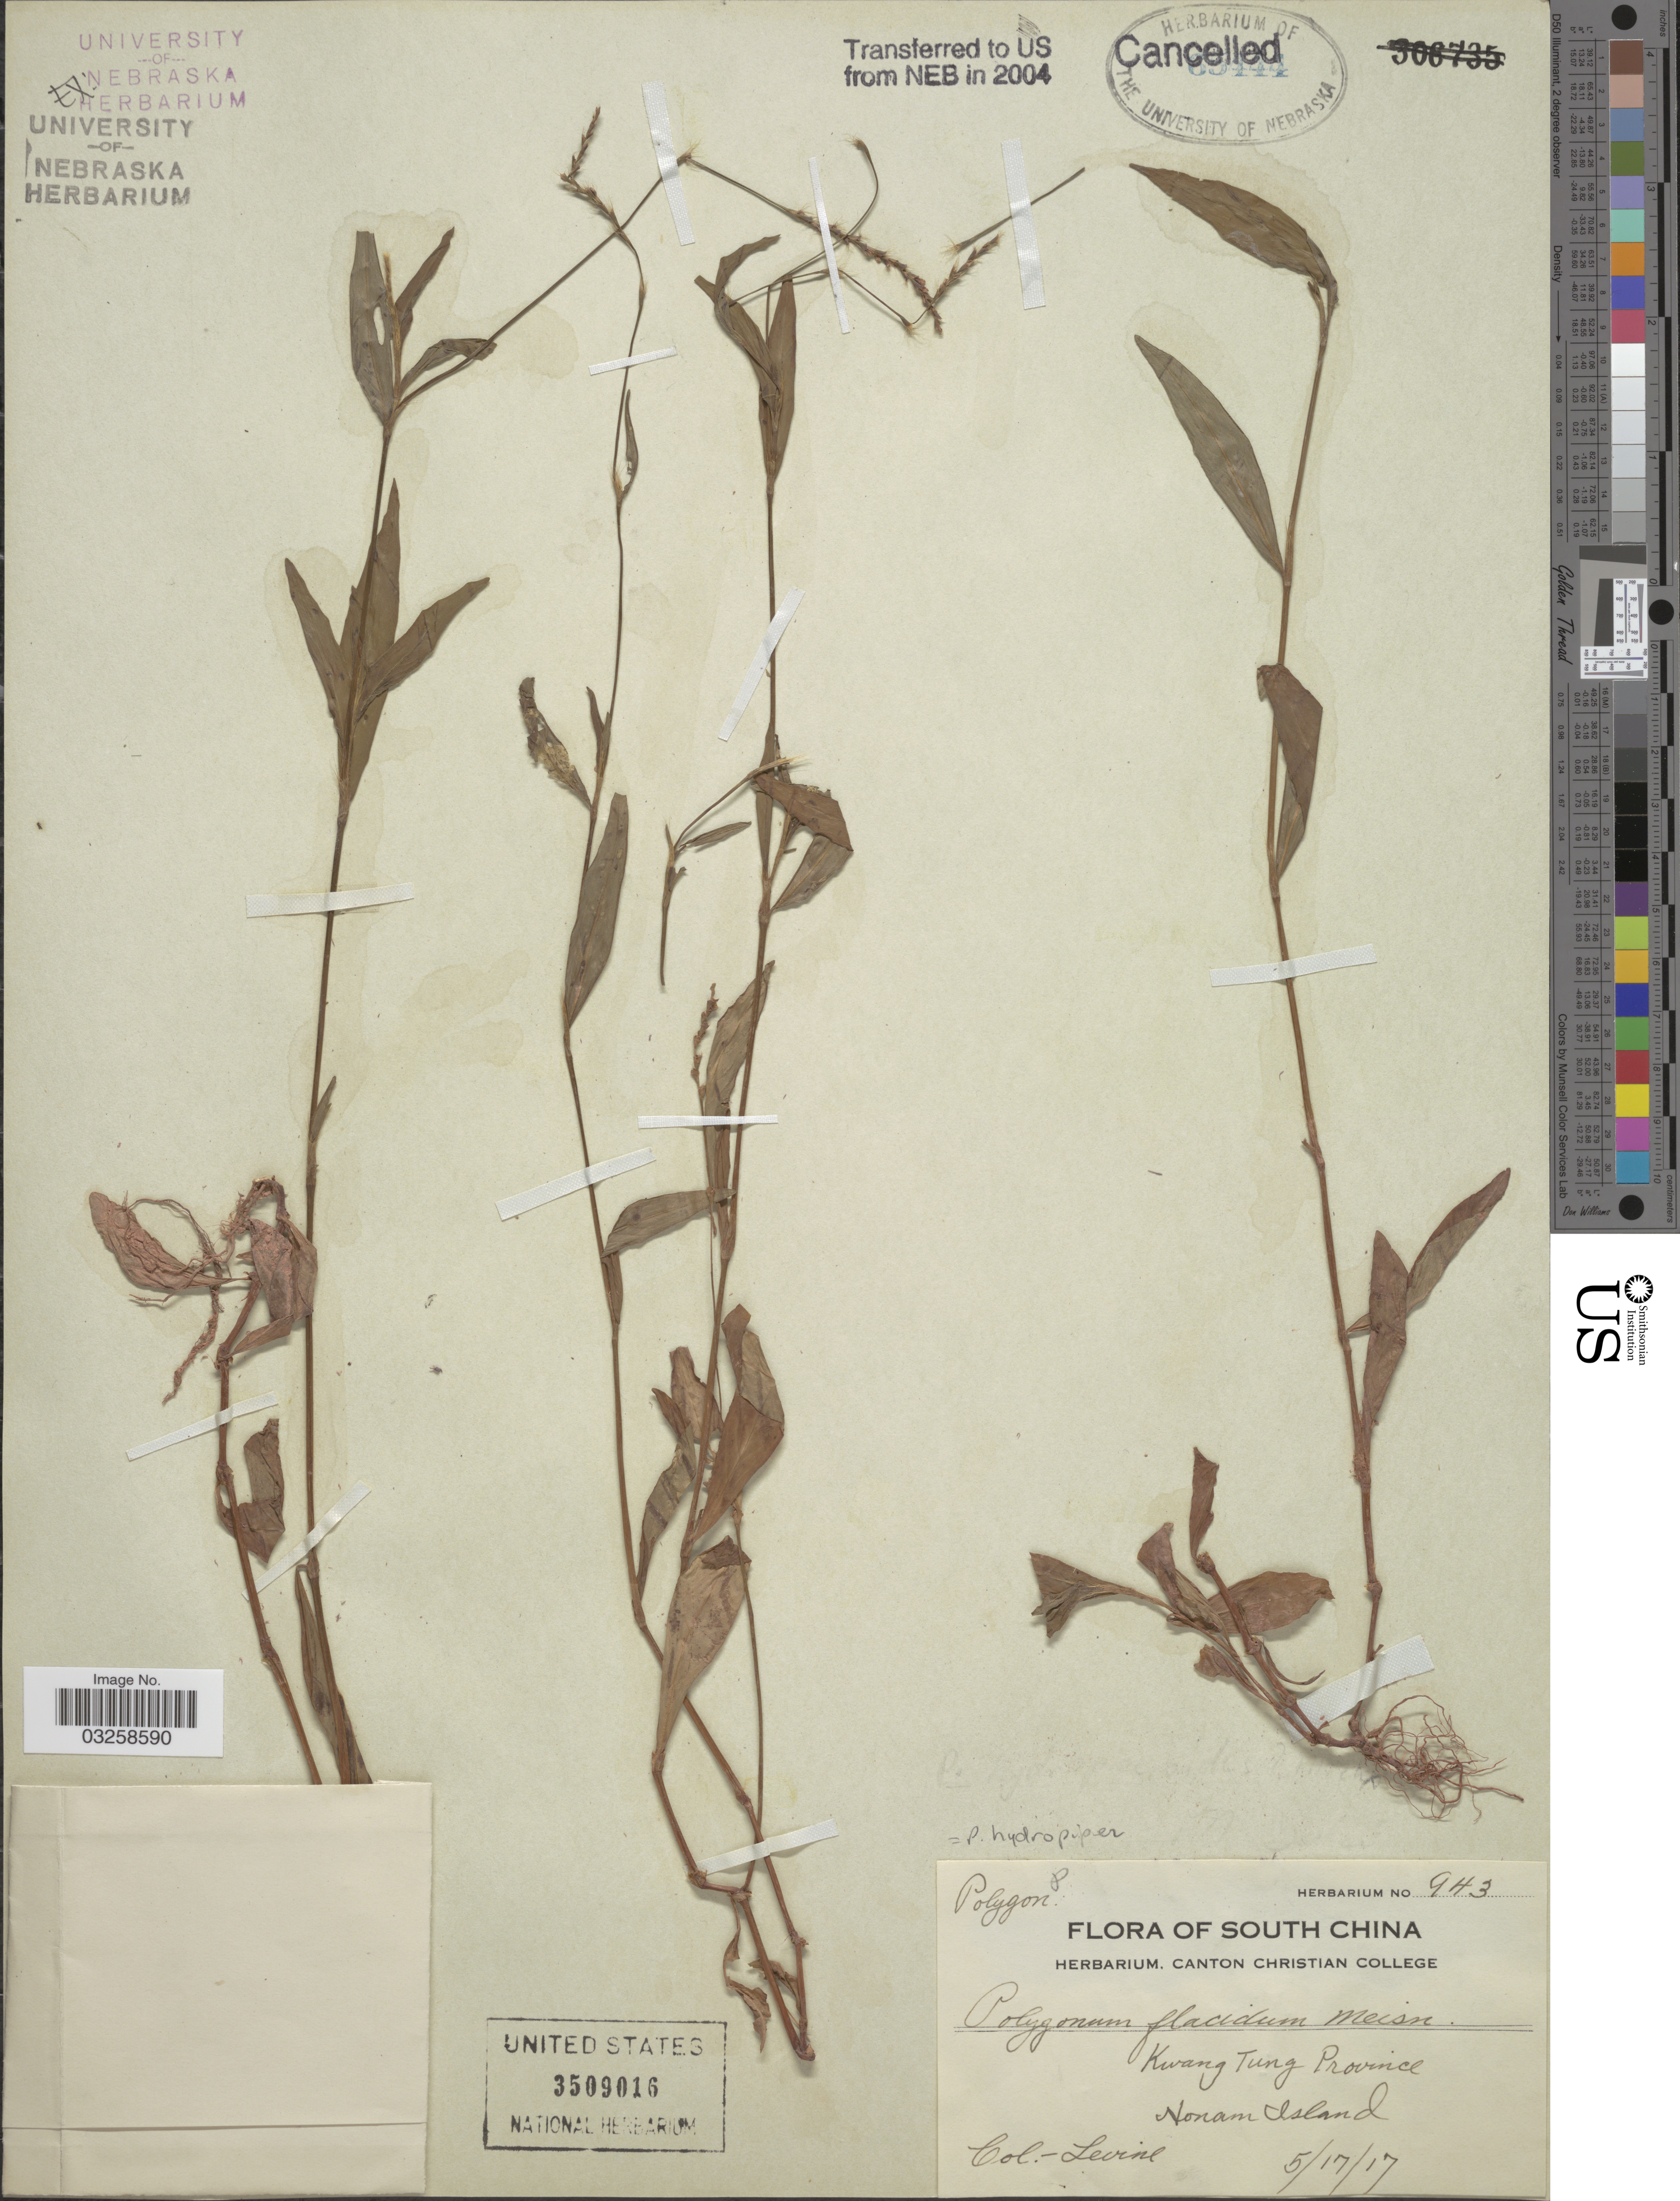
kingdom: Plantae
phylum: Tracheophyta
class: Magnoliopsida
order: Caryophyllales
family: Polygonaceae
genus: Polygonum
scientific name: Polygonum hydropiper var. hydropiper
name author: L.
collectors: -. Levine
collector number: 943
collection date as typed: Transcribed d/m/y: 17/5/17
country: China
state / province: Guangdong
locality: South China. Kwang Tung Province. Nonam Island.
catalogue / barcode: US 3509016